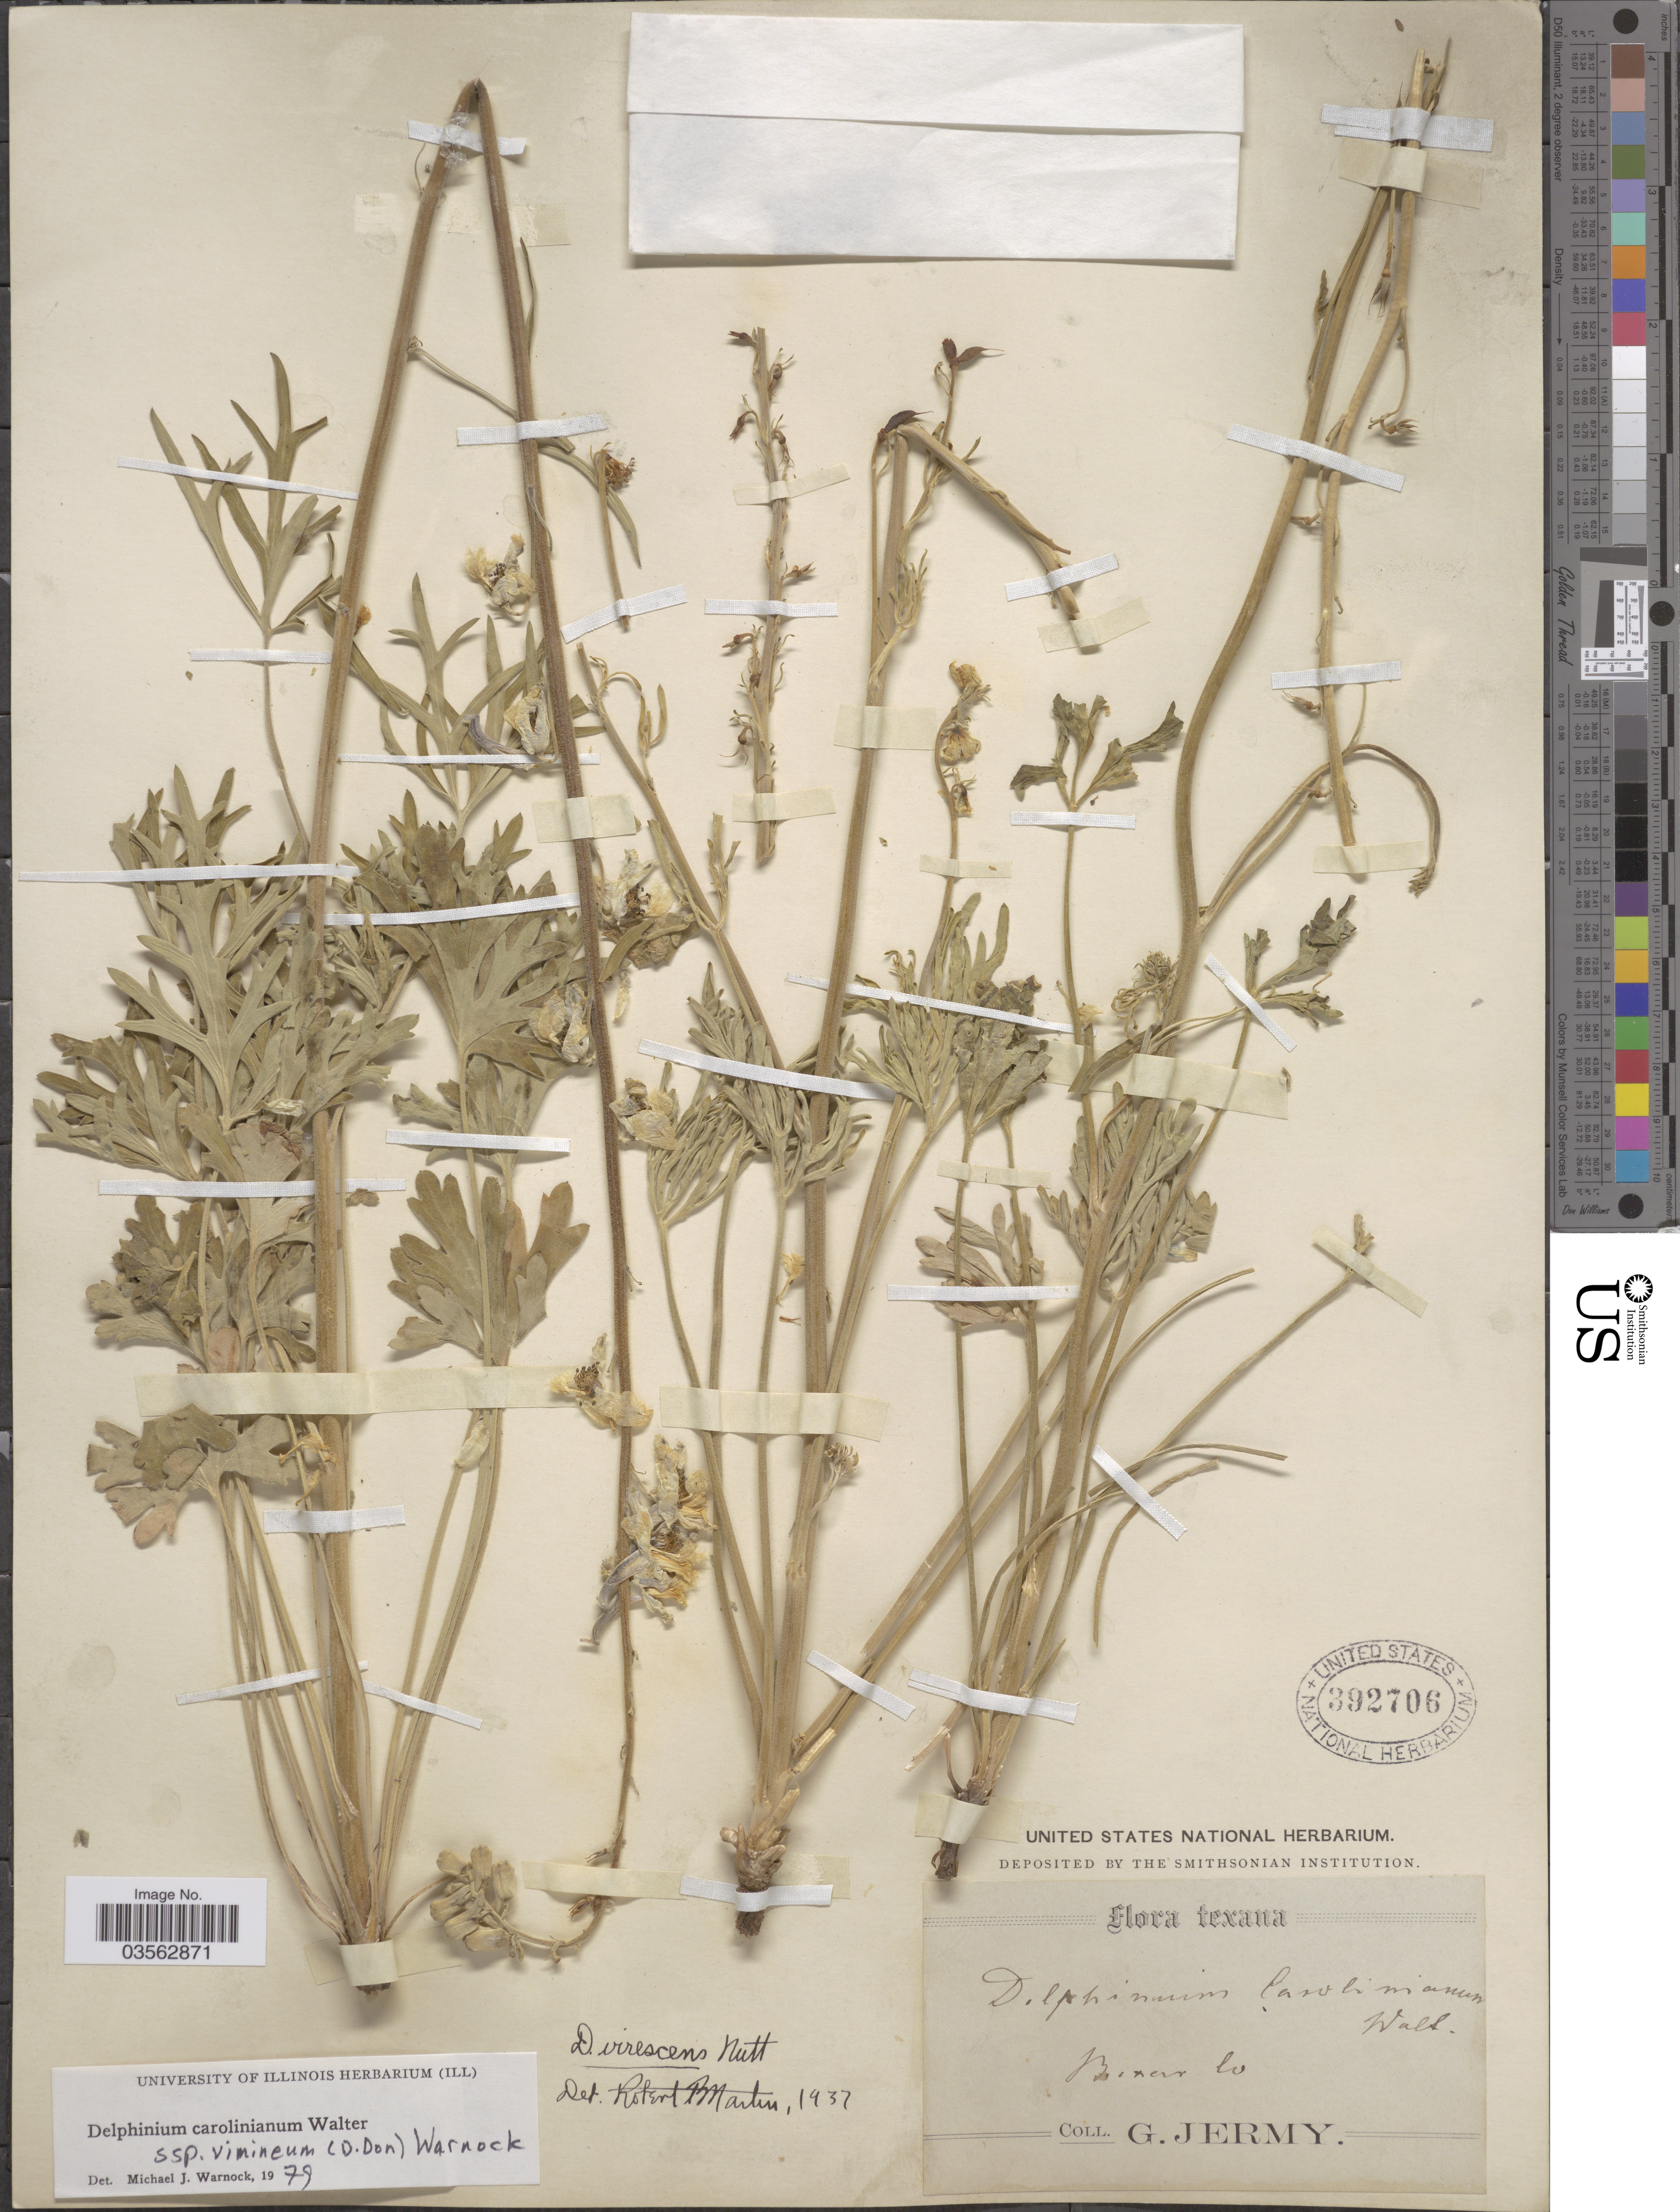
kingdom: Plantae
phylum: Tracheophyta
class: Magnoliopsida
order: Ranunculales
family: Ranunculaceae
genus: Delphinium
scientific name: Delphinium carolinianum subsp. vimineum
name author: Walter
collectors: G. Jermy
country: United States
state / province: Texas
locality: Bexar Co.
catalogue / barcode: US 392706